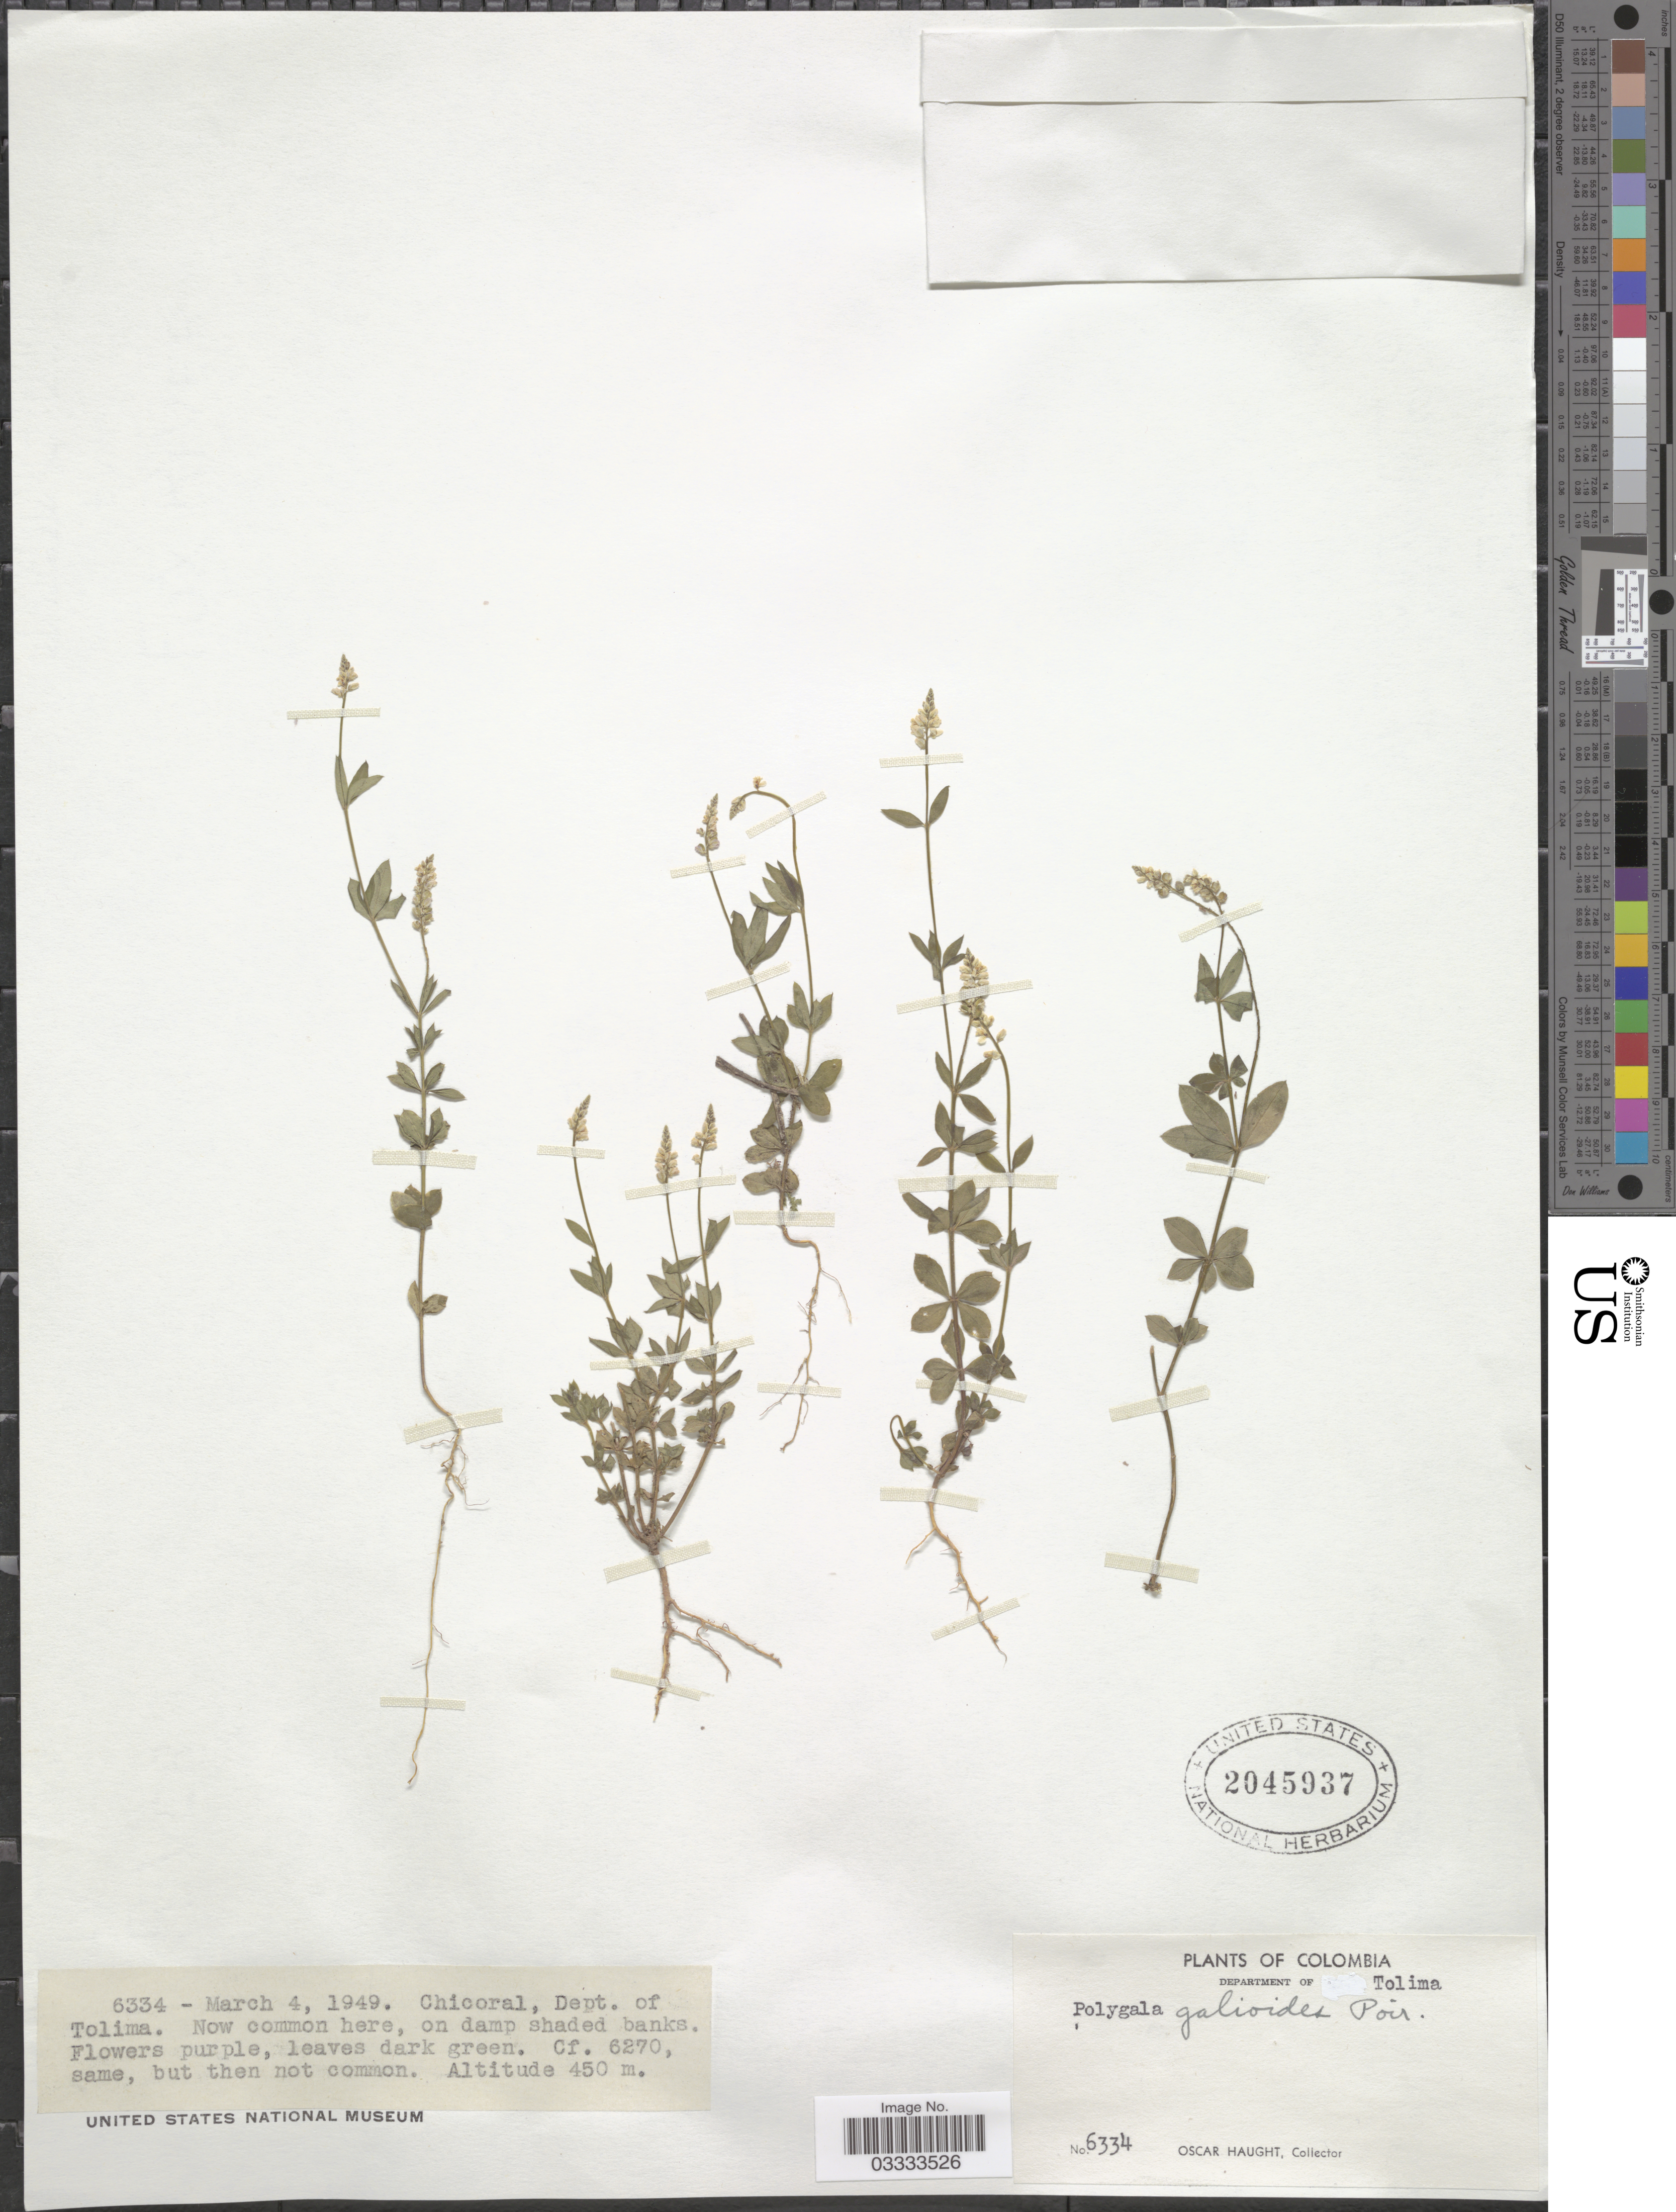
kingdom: Plantae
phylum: Tracheophyta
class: Magnoliopsida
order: Fabales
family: Polygalaceae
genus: Polygala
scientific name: Polygala galioides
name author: Poir.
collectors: O. Haught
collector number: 6334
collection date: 1949-03-04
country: Colombia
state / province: Tolima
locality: Chicoral, Dept. of Tolima.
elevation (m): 450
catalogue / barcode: US 2045937